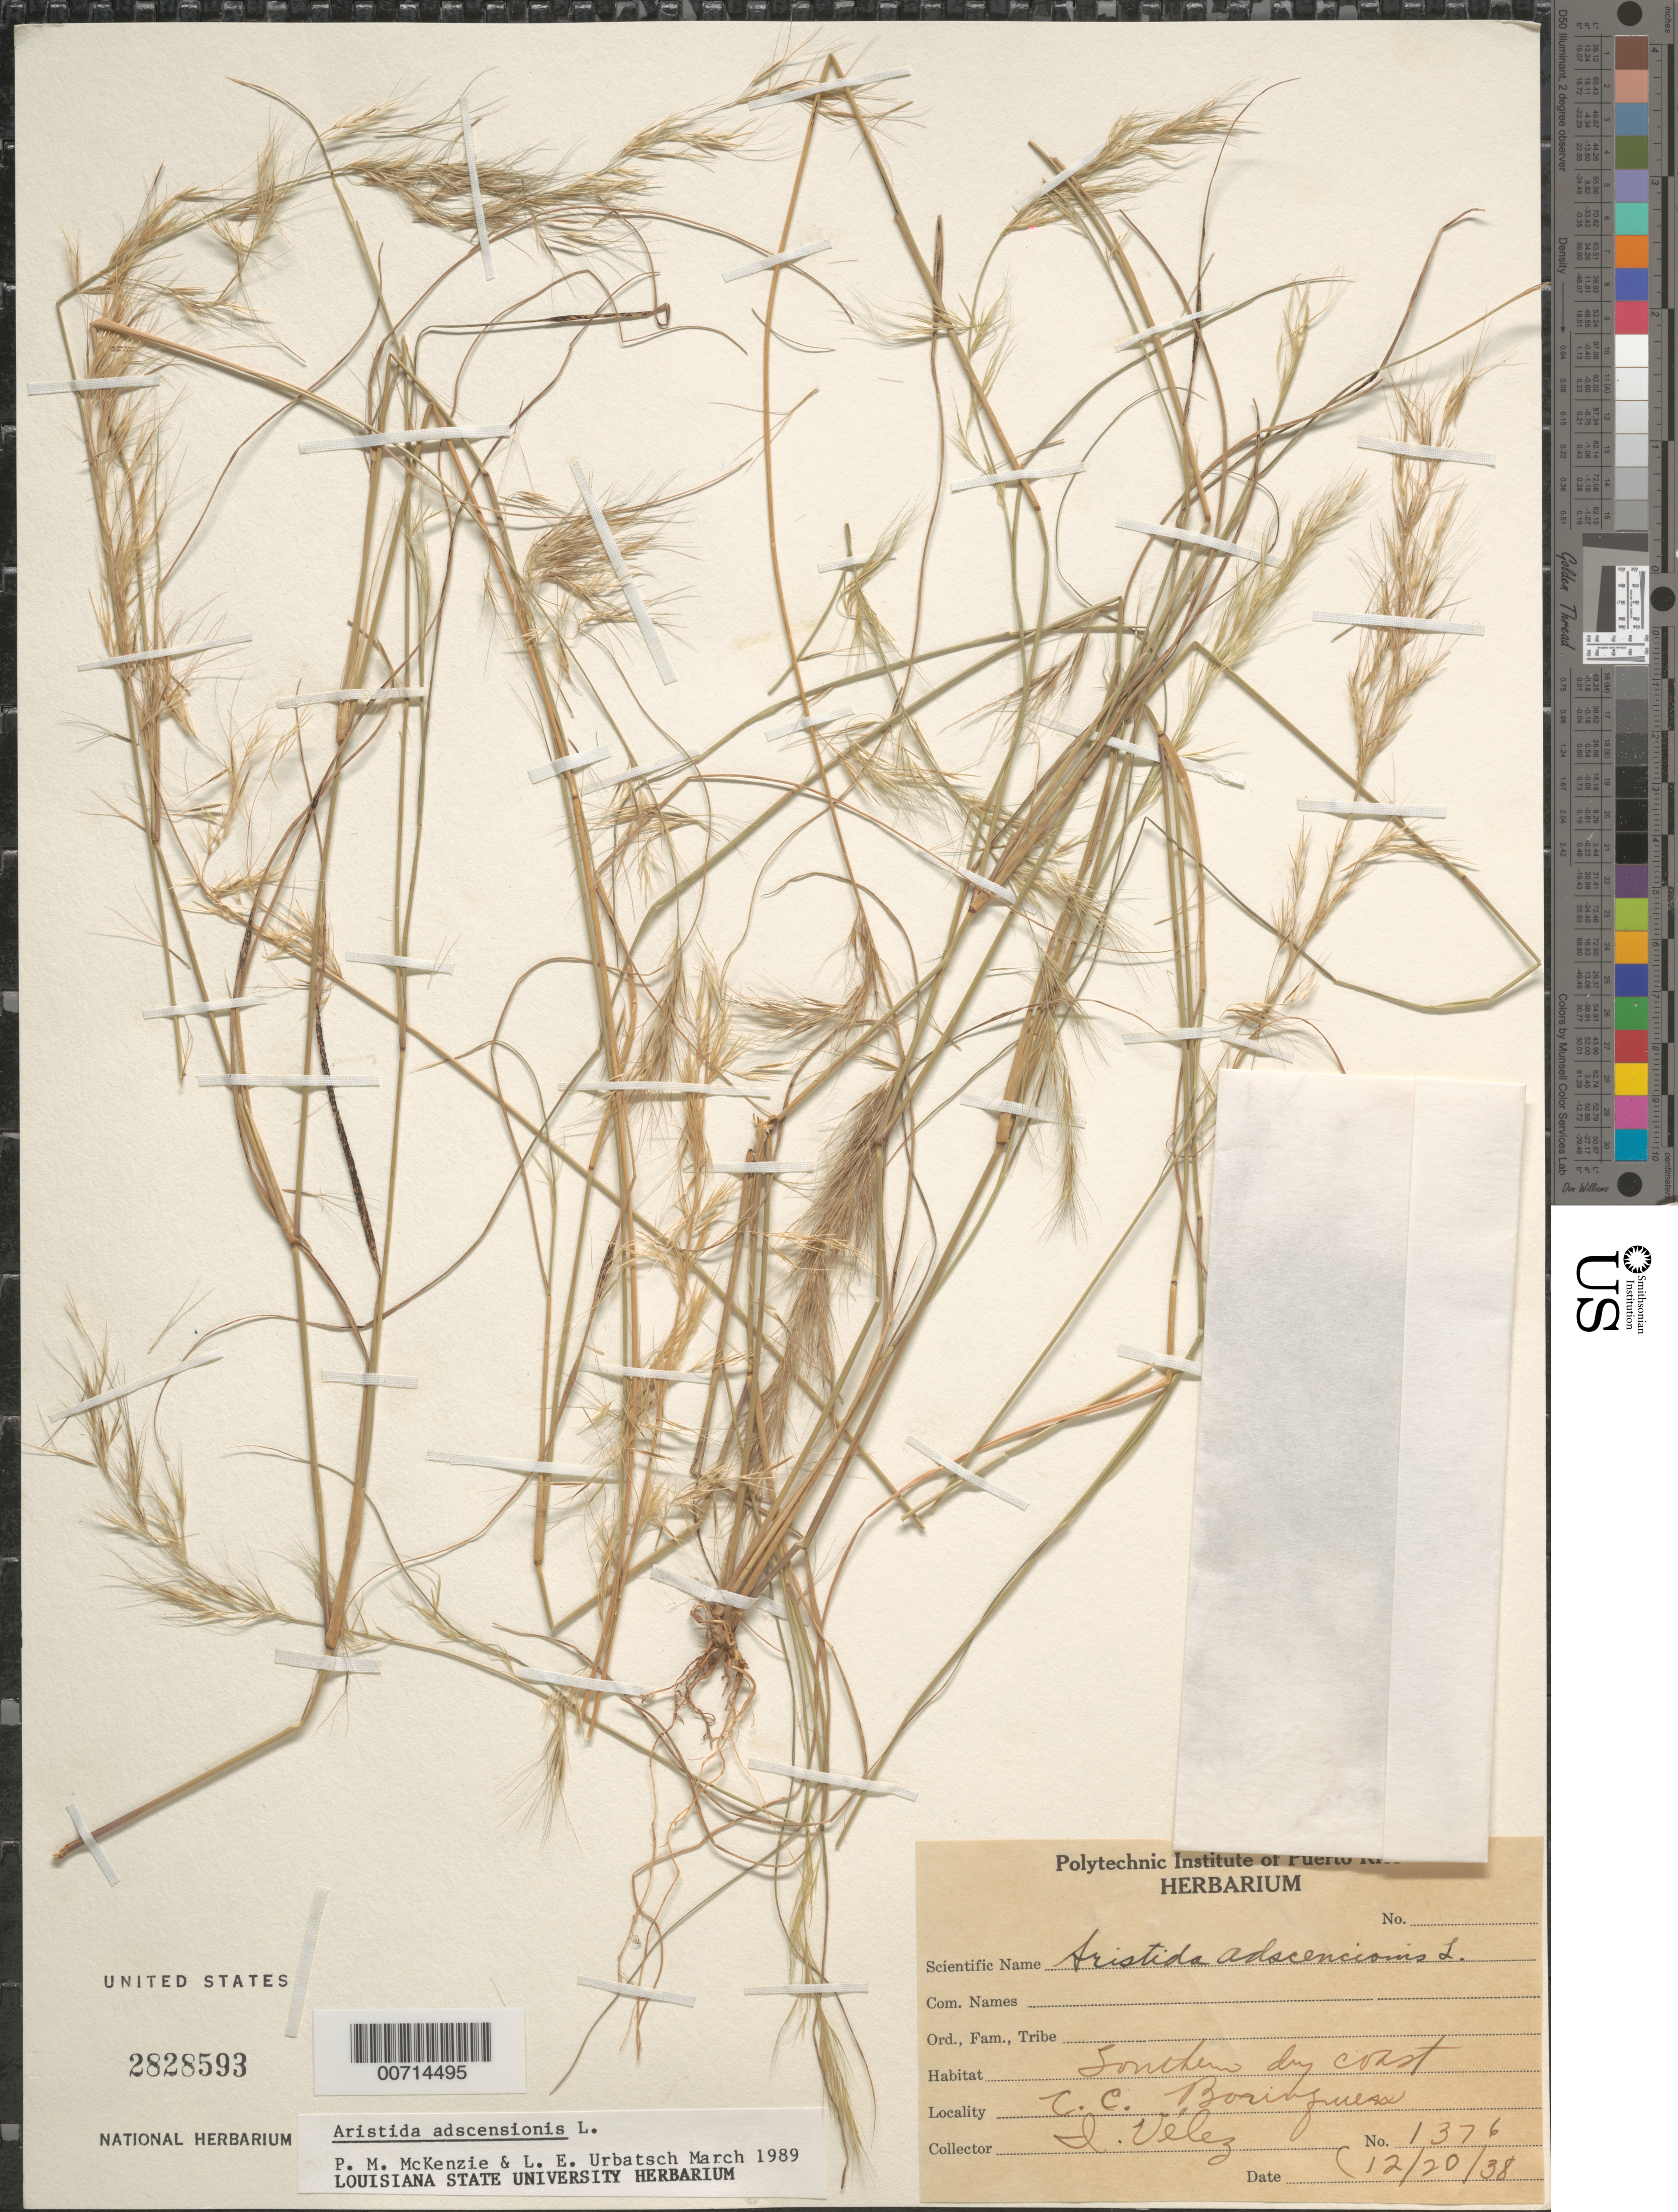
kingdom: Plantae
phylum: Tracheophyta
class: Liliopsida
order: Poales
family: Poaceae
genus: Aristida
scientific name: Aristida adscensionis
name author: L.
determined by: McKenzie, P. M.; Urbatsch, Lowell E.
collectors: I. Velez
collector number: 1376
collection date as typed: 20 Dec 1938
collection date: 1938-12-20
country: Puerto Rico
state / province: Aguadilla (?)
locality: Borinquen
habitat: Southern Dry Coast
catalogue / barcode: US 2828593